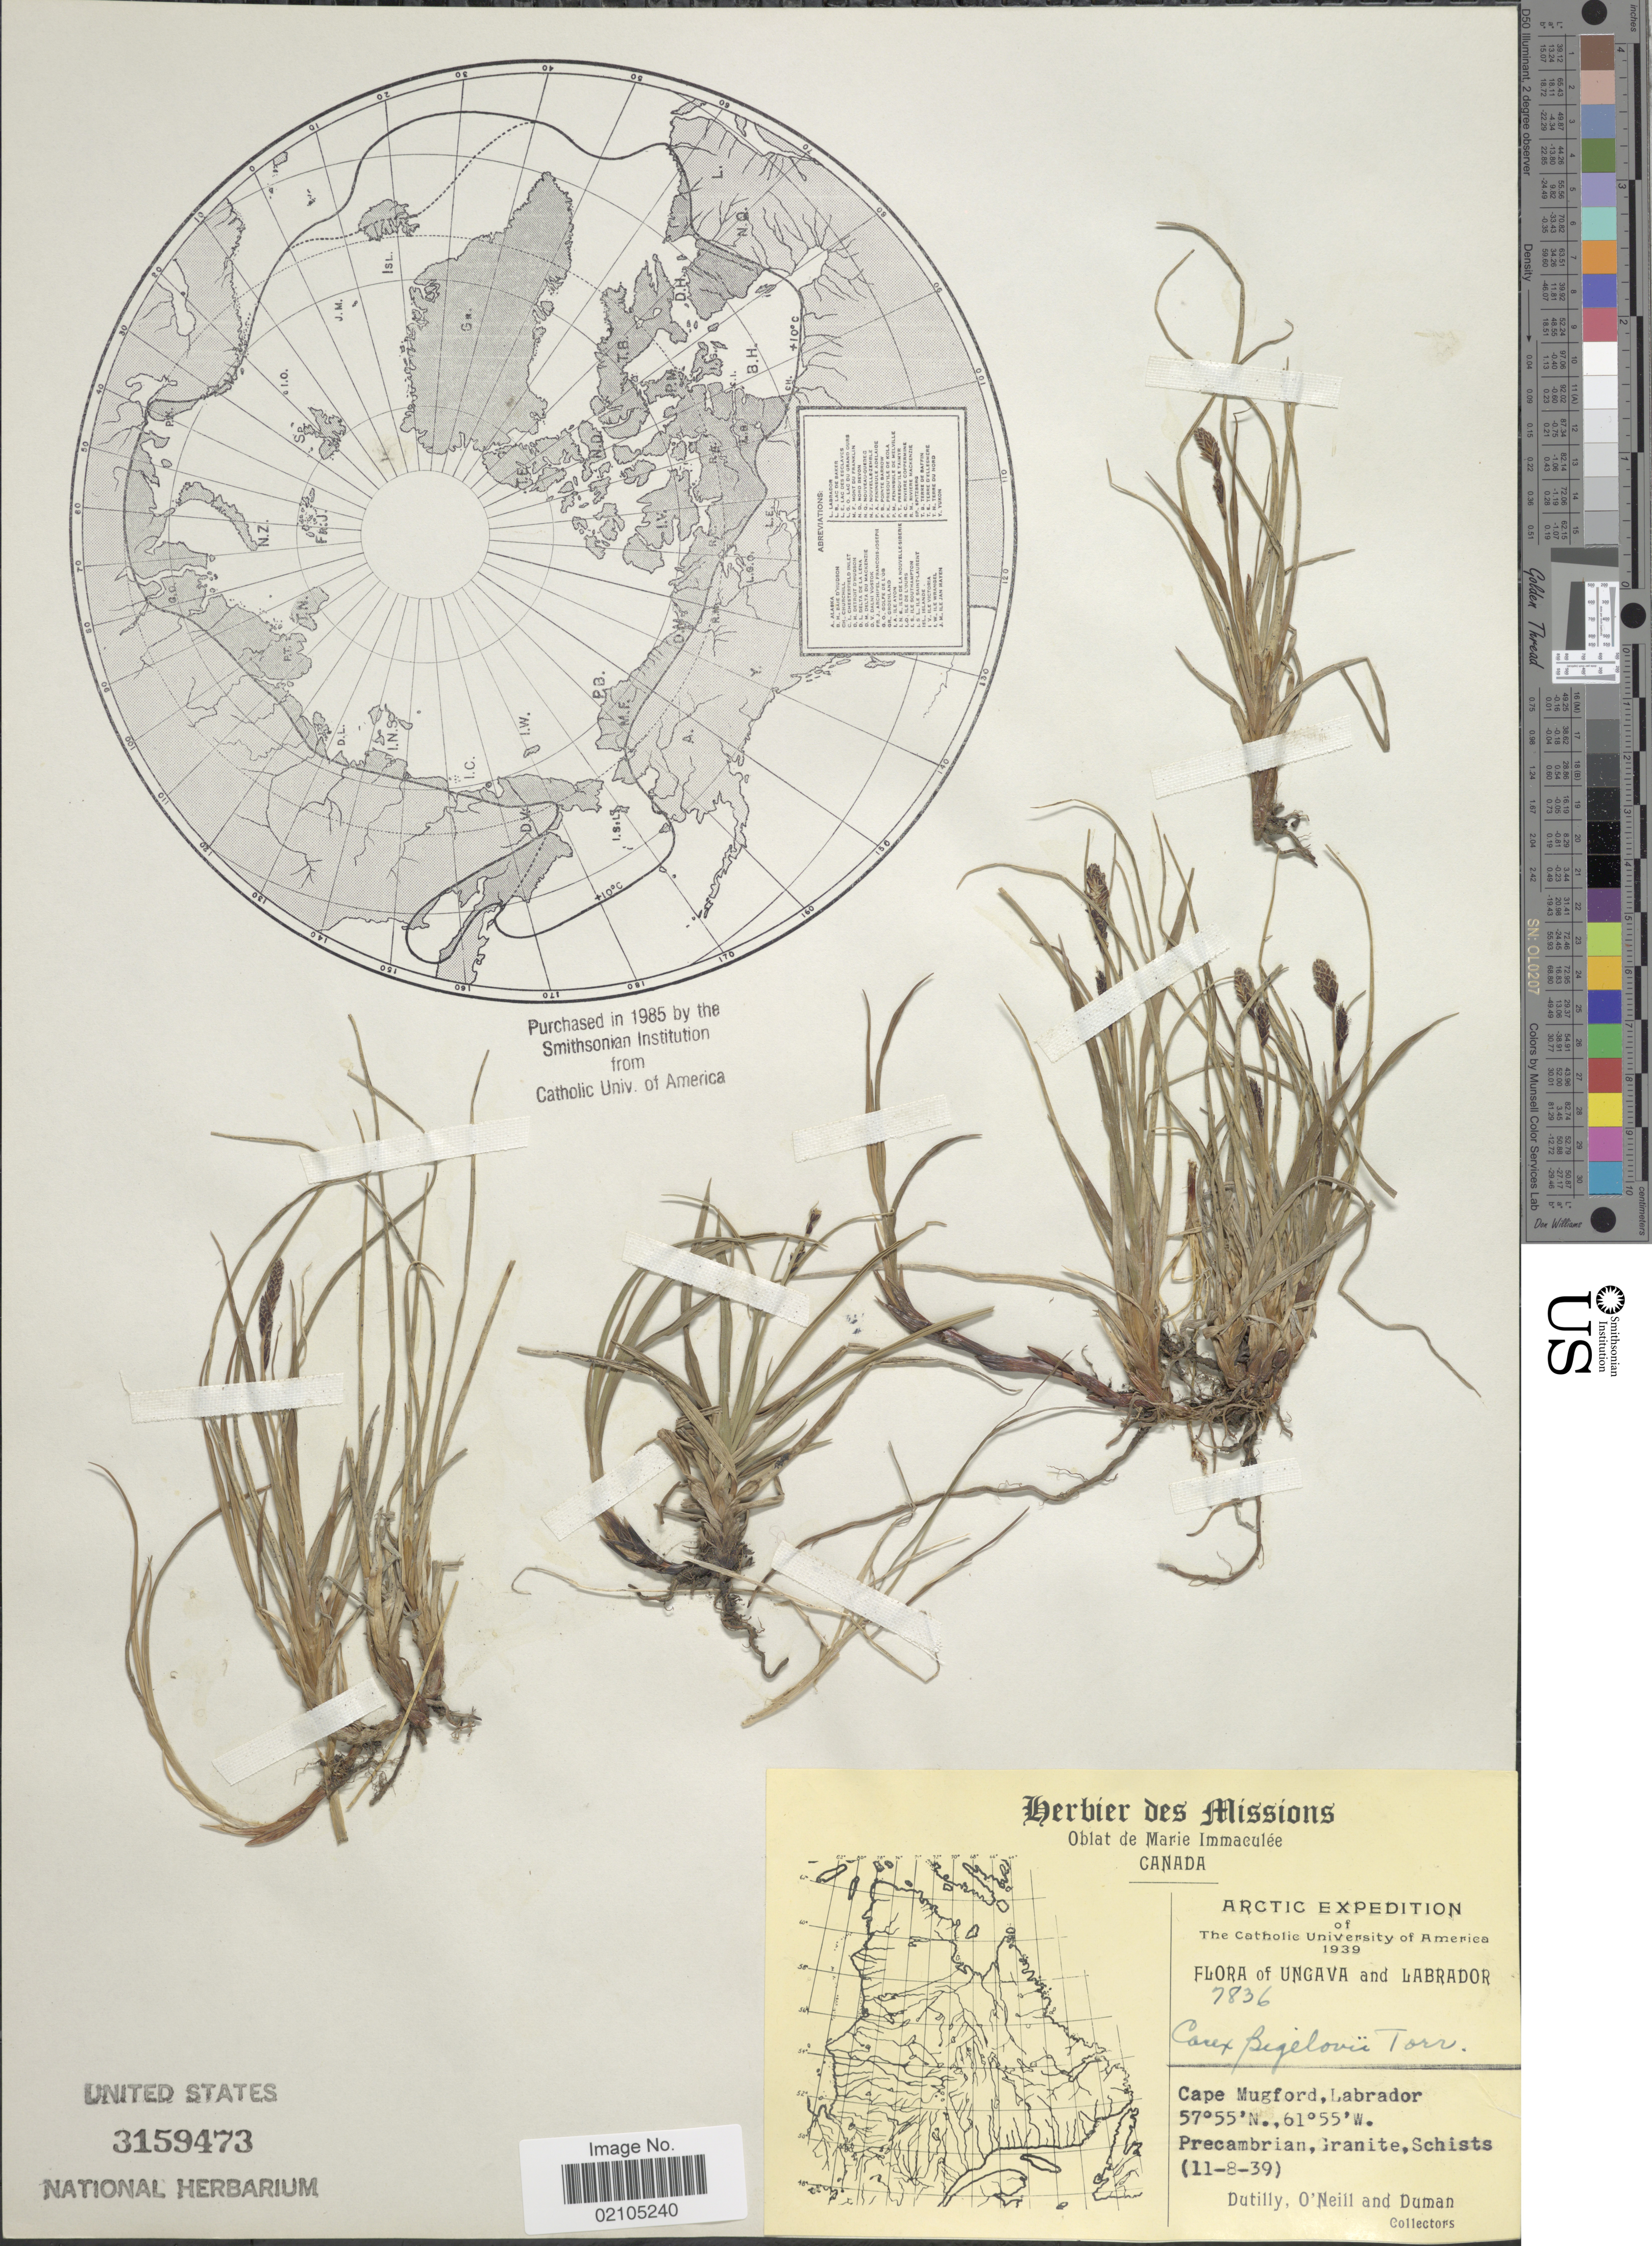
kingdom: Plantae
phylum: Tracheophyta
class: Liliopsida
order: Poales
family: Cyperaceae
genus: Carex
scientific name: Carex bigelowii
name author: Torr. ex Schwein.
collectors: -. Dutilly, -. O'Neill & -. Duman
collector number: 7836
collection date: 1939-08-11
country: Canada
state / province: Newfoundland and Labrador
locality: Arctic, Ungava, Cape Mugford, Labrador. Precambrian.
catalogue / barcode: US 3159473